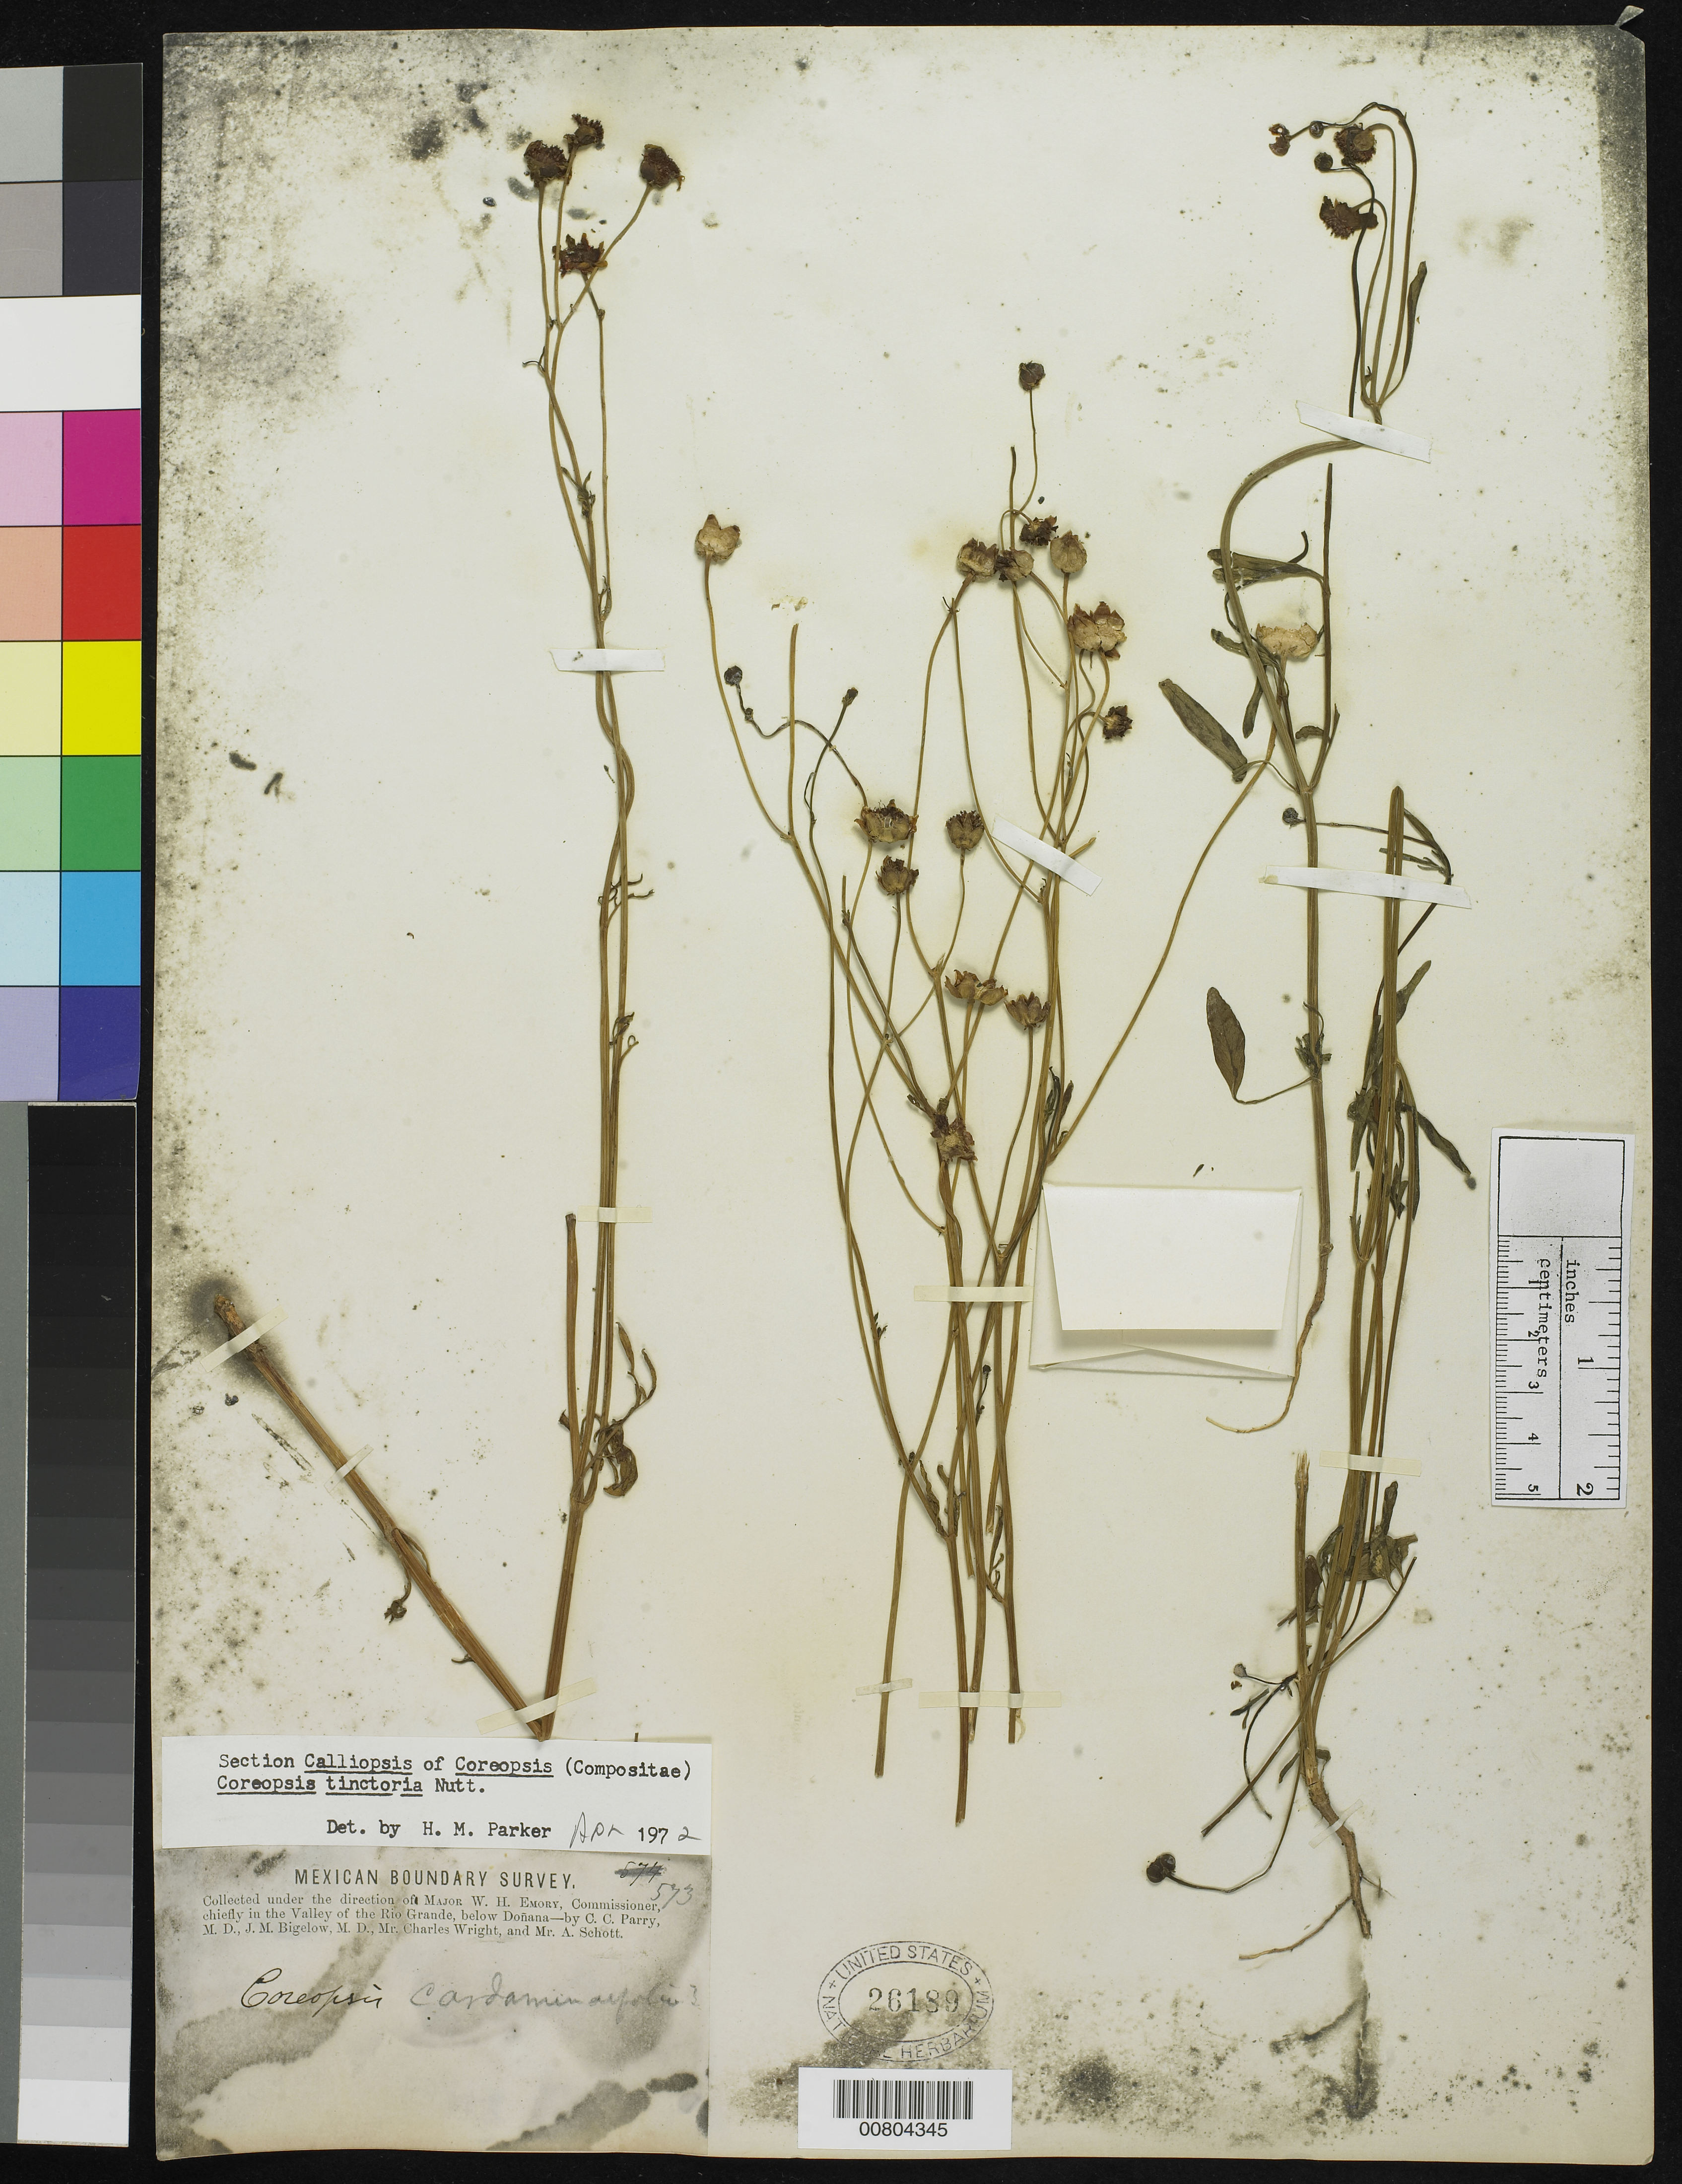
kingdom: Plantae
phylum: Tracheophyta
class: Magnoliopsida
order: Asterales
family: Asteraceae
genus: Coreopsis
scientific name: Coreopsis tinctoria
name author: Nutt.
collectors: C. C. Parry, J. M. Bigelow, C. Wright & A. C. V. Schott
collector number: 573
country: United States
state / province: New Mexico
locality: Valley of the Rio Grande, below Doñana, New Mexico.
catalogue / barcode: US 36289